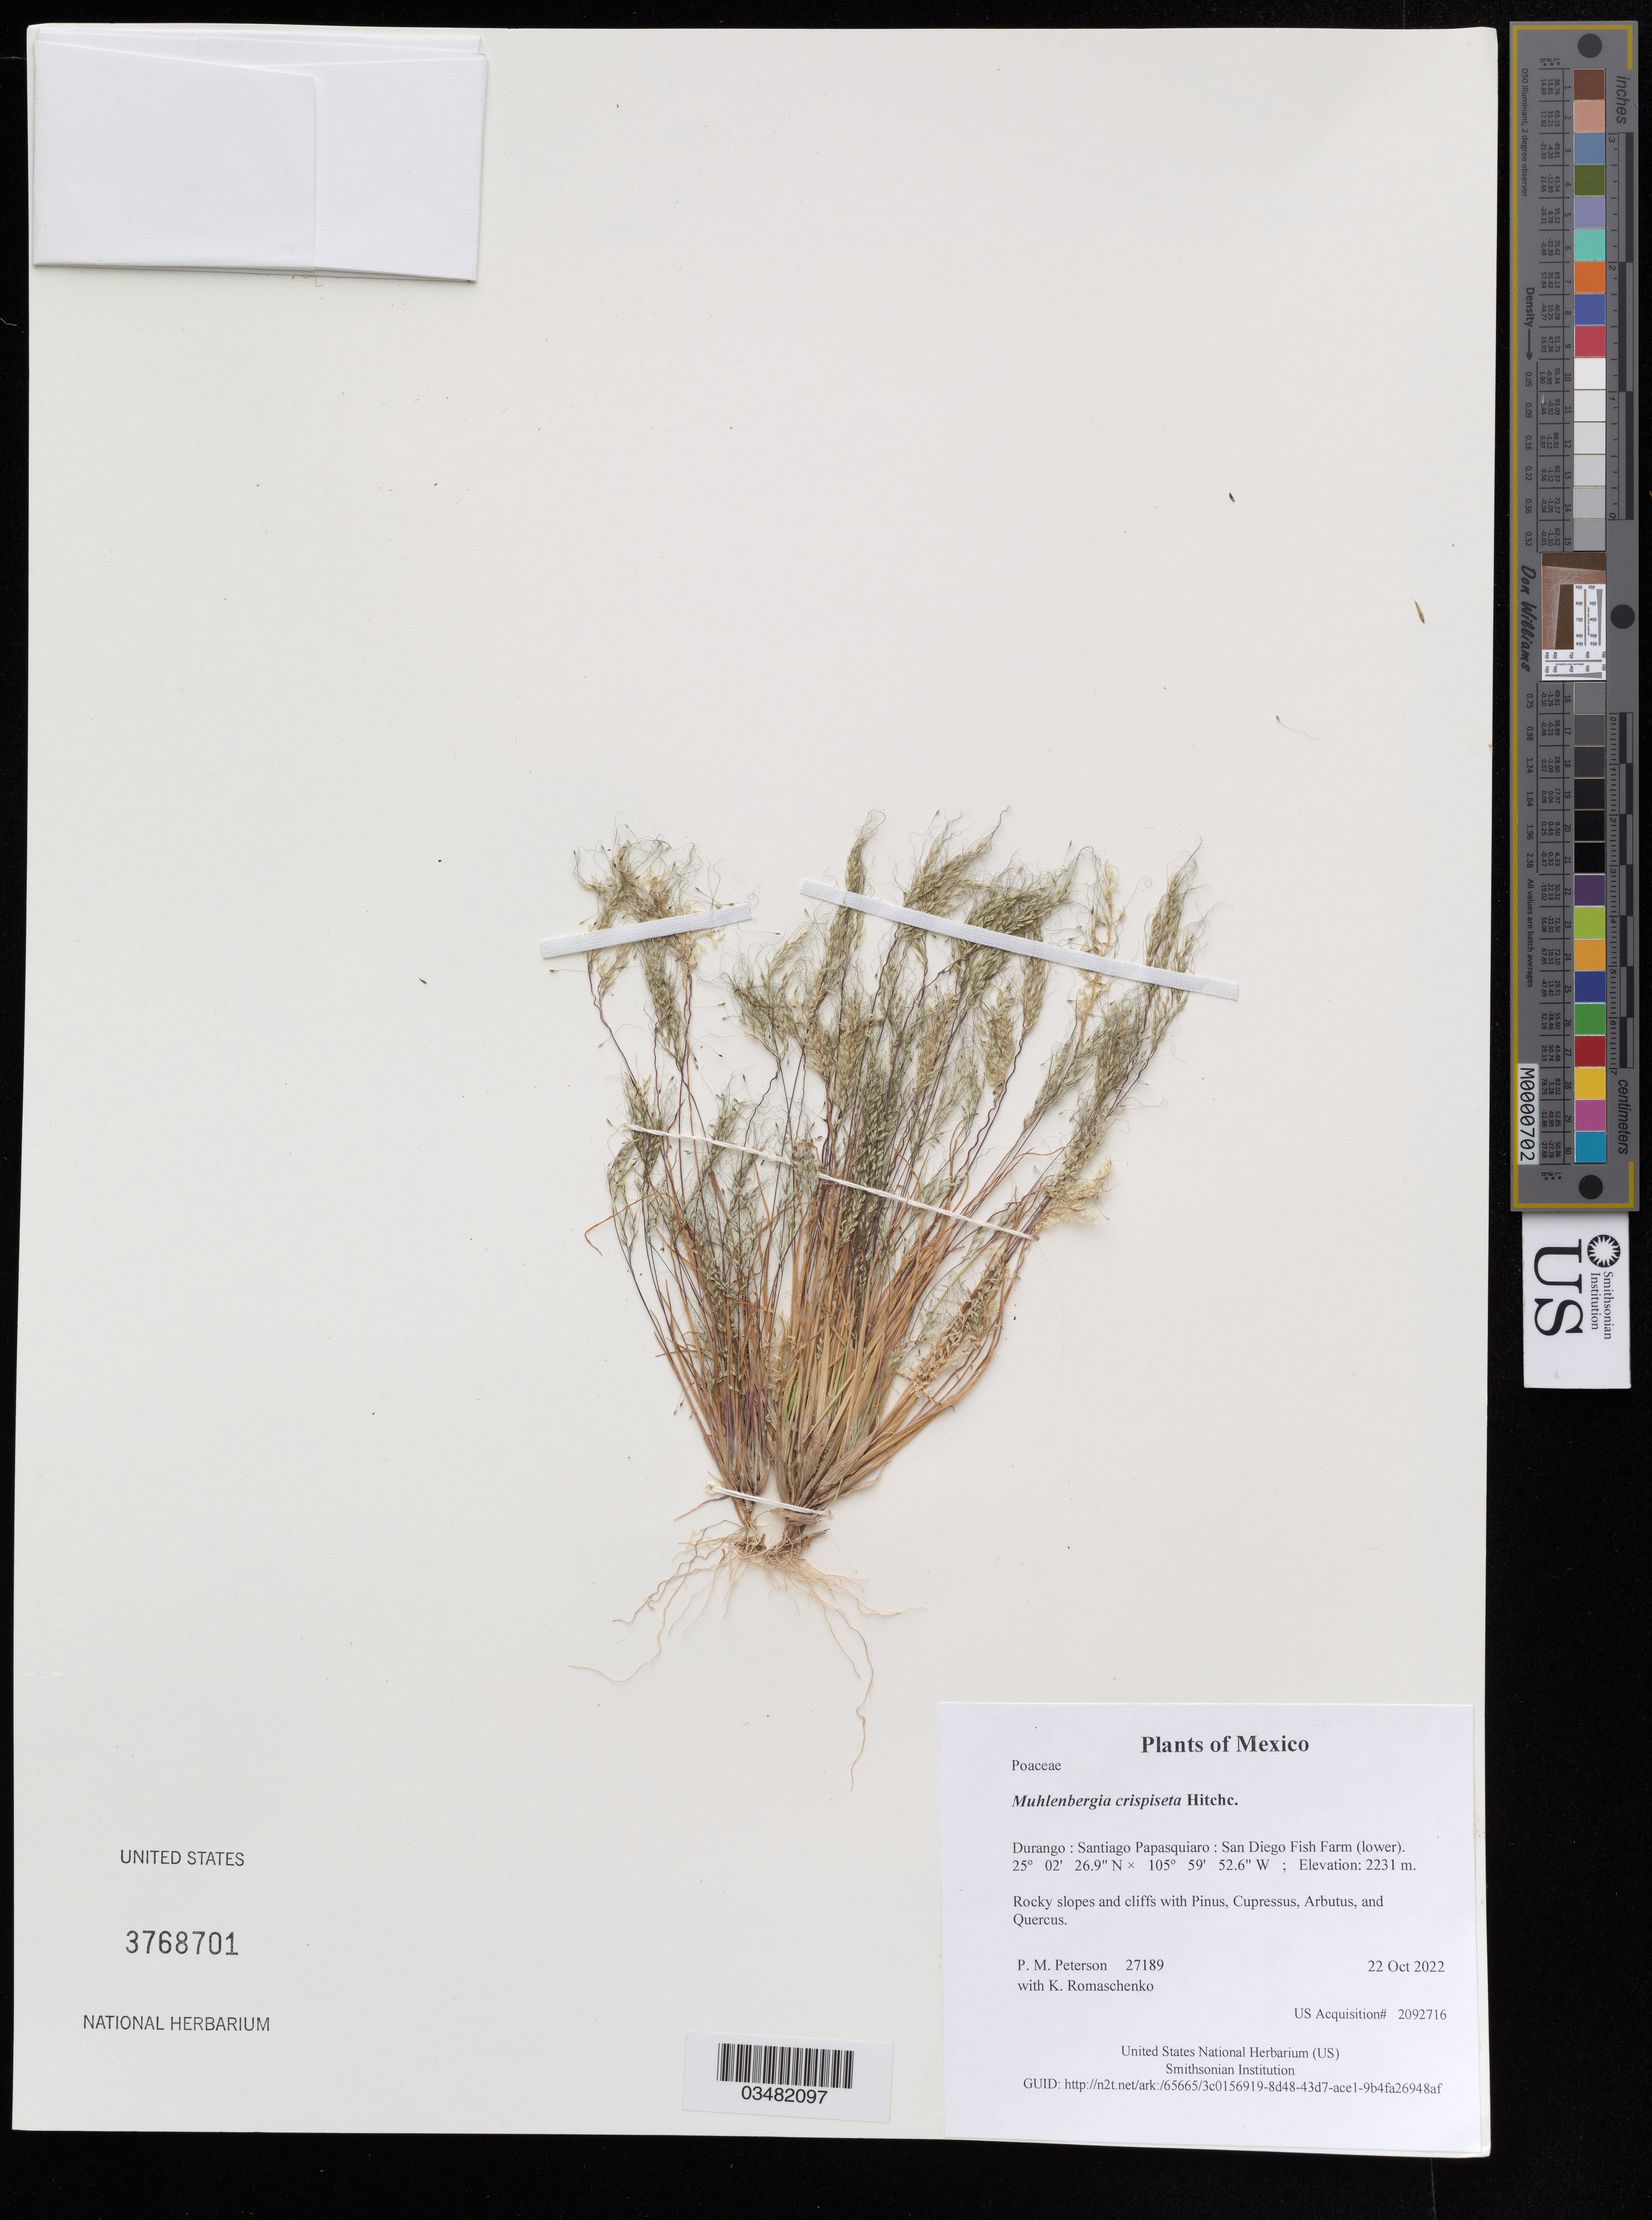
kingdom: Plantae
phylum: Tracheophyta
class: Liliopsida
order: Poales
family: Poaceae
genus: Muhlenbergia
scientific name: Muhlenbergia crispiseta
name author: Hitchc.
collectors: P. M. Peterson & K. Romaschenko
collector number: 27189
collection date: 2022-10-22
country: México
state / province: Durango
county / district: Santiago Papasquiaro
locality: San Diego Fish Farm (lower)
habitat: Rocky slopes and cliffs with Pinus, Cupressus, Arbutus, and Quercus.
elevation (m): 2231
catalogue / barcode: US 3768701